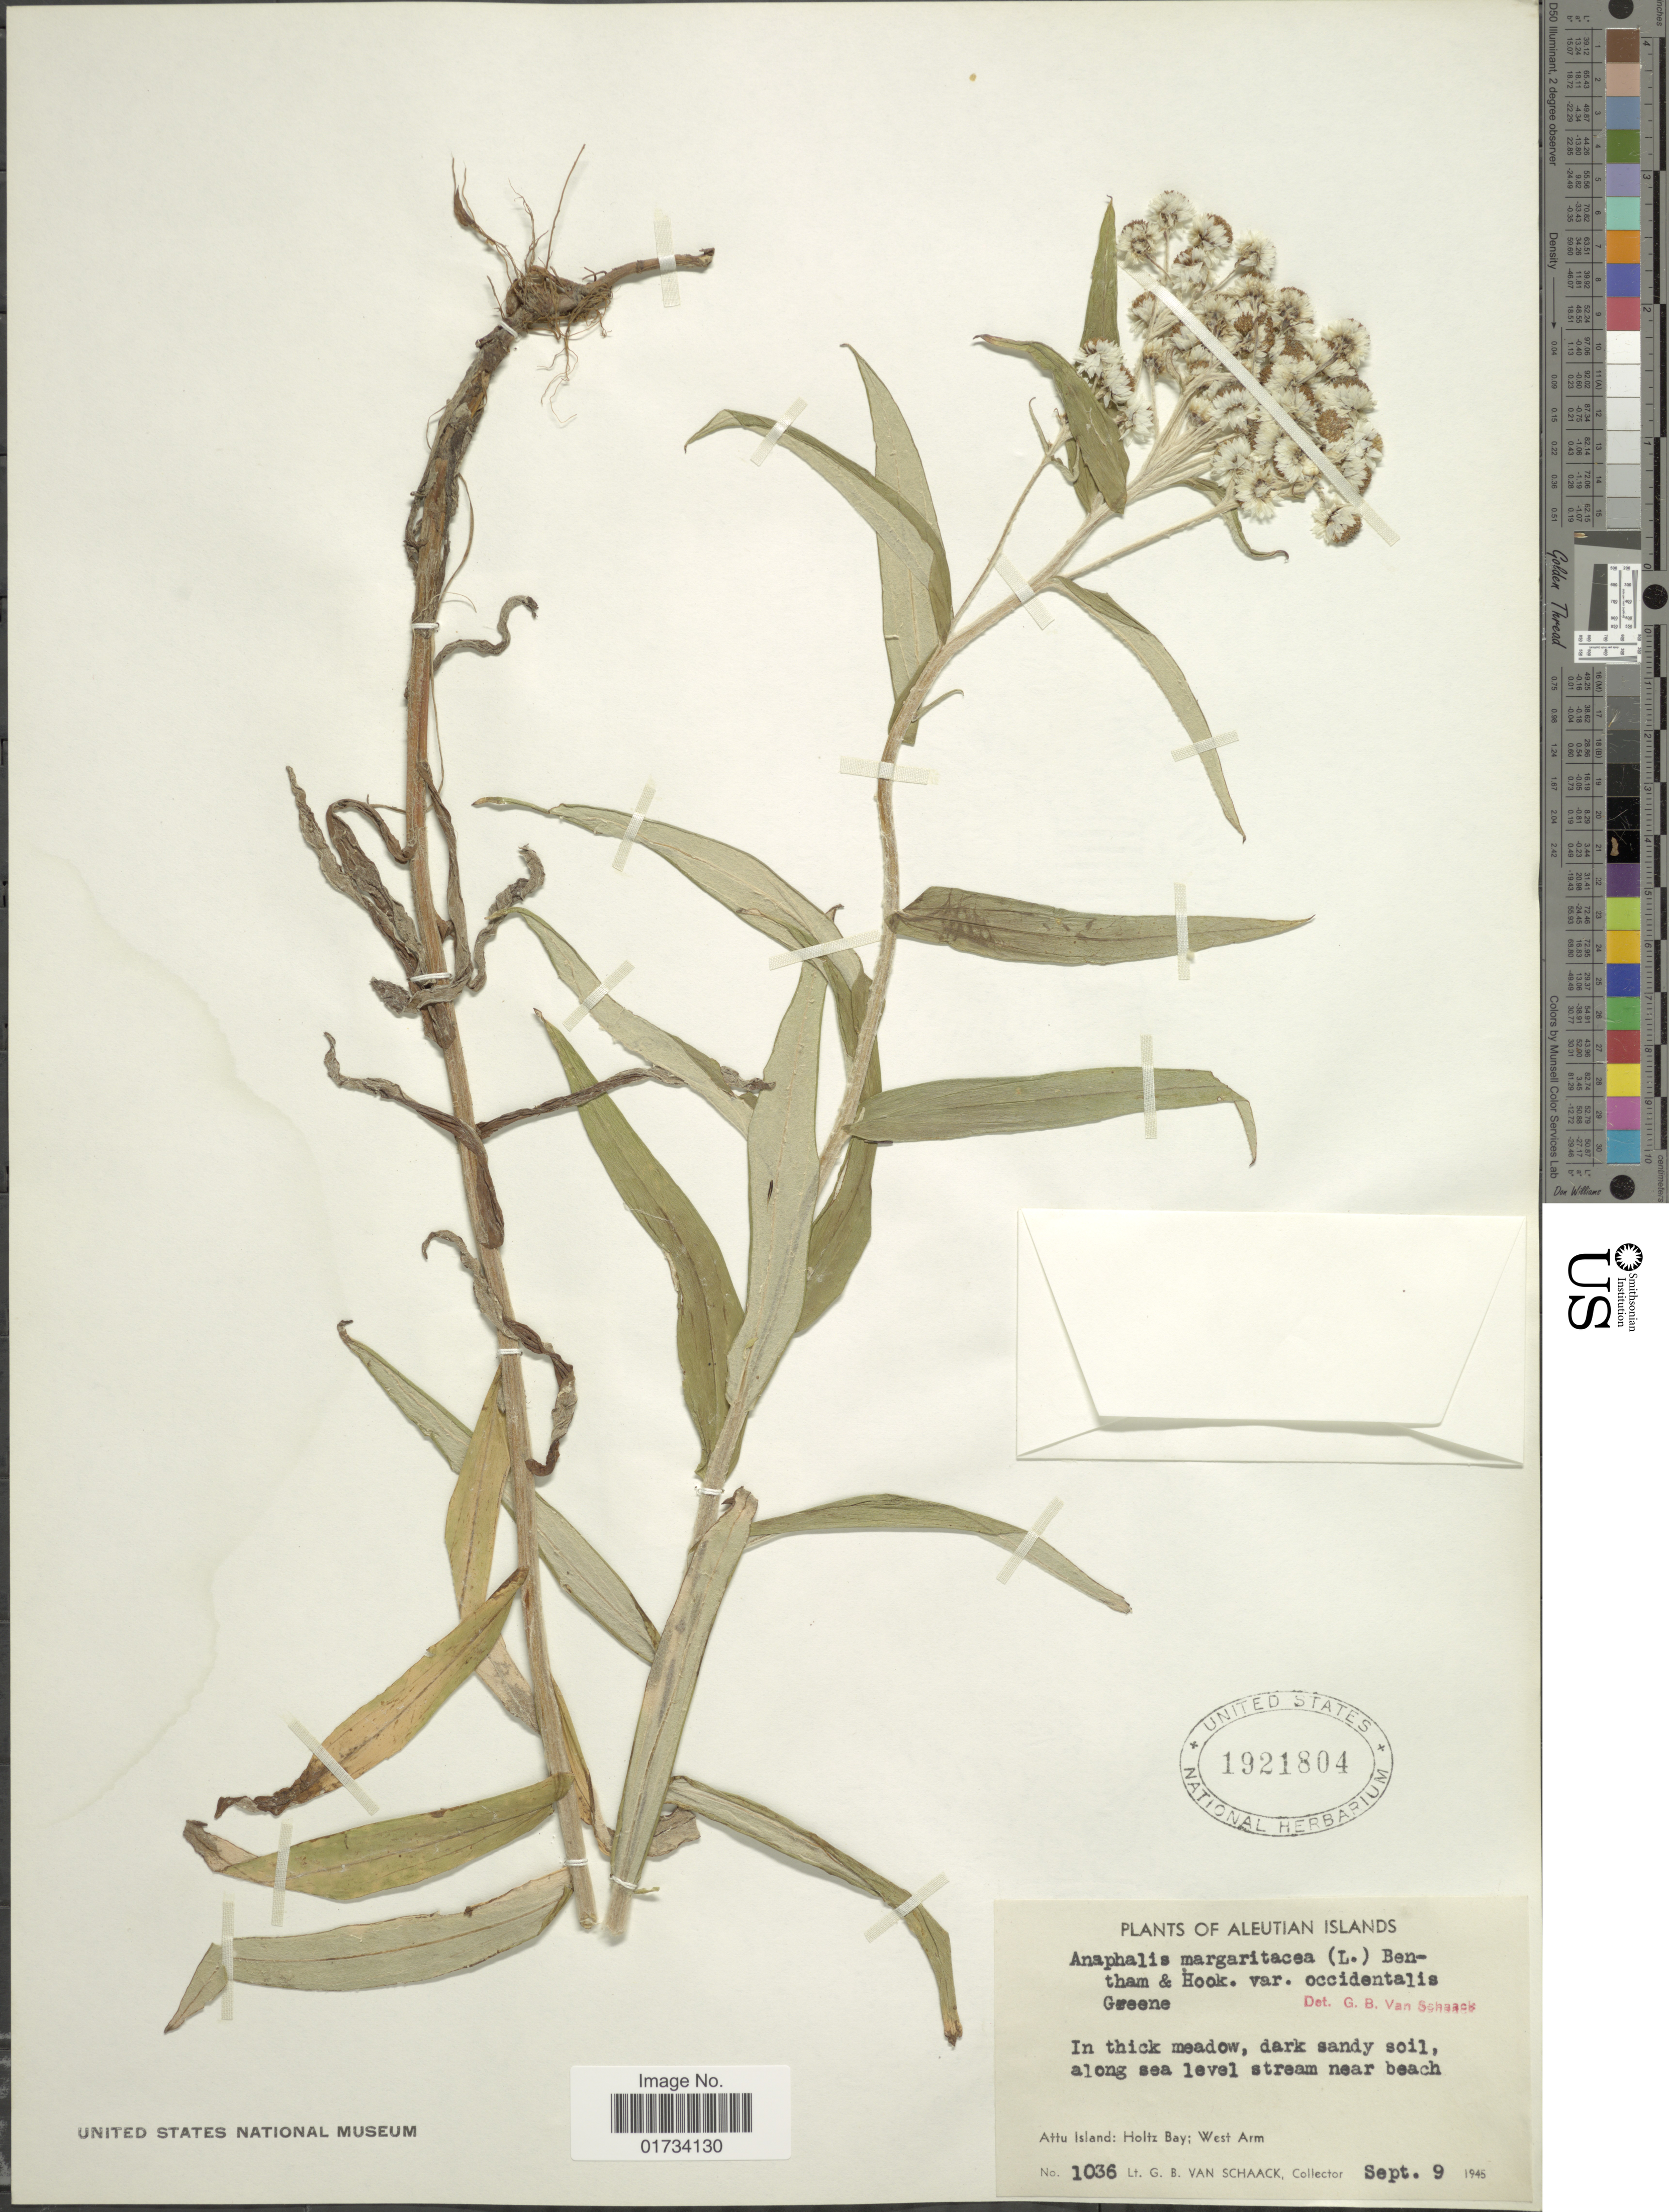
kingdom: Plantae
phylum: Tracheophyta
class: Magnoliopsida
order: Asterales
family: Asteraceae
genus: Anaphalis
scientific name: Anaphalis margaritacea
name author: (L.) Benth. & Hook. f.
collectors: G. Van Schaack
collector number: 1036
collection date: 1945-09-09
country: United States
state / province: Alaska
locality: Aleutian Islands, in thick meadow, dark sandy soil, along sea level stream near beach, Attu Islands: Holtz Bay; West Arm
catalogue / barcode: US 1921804